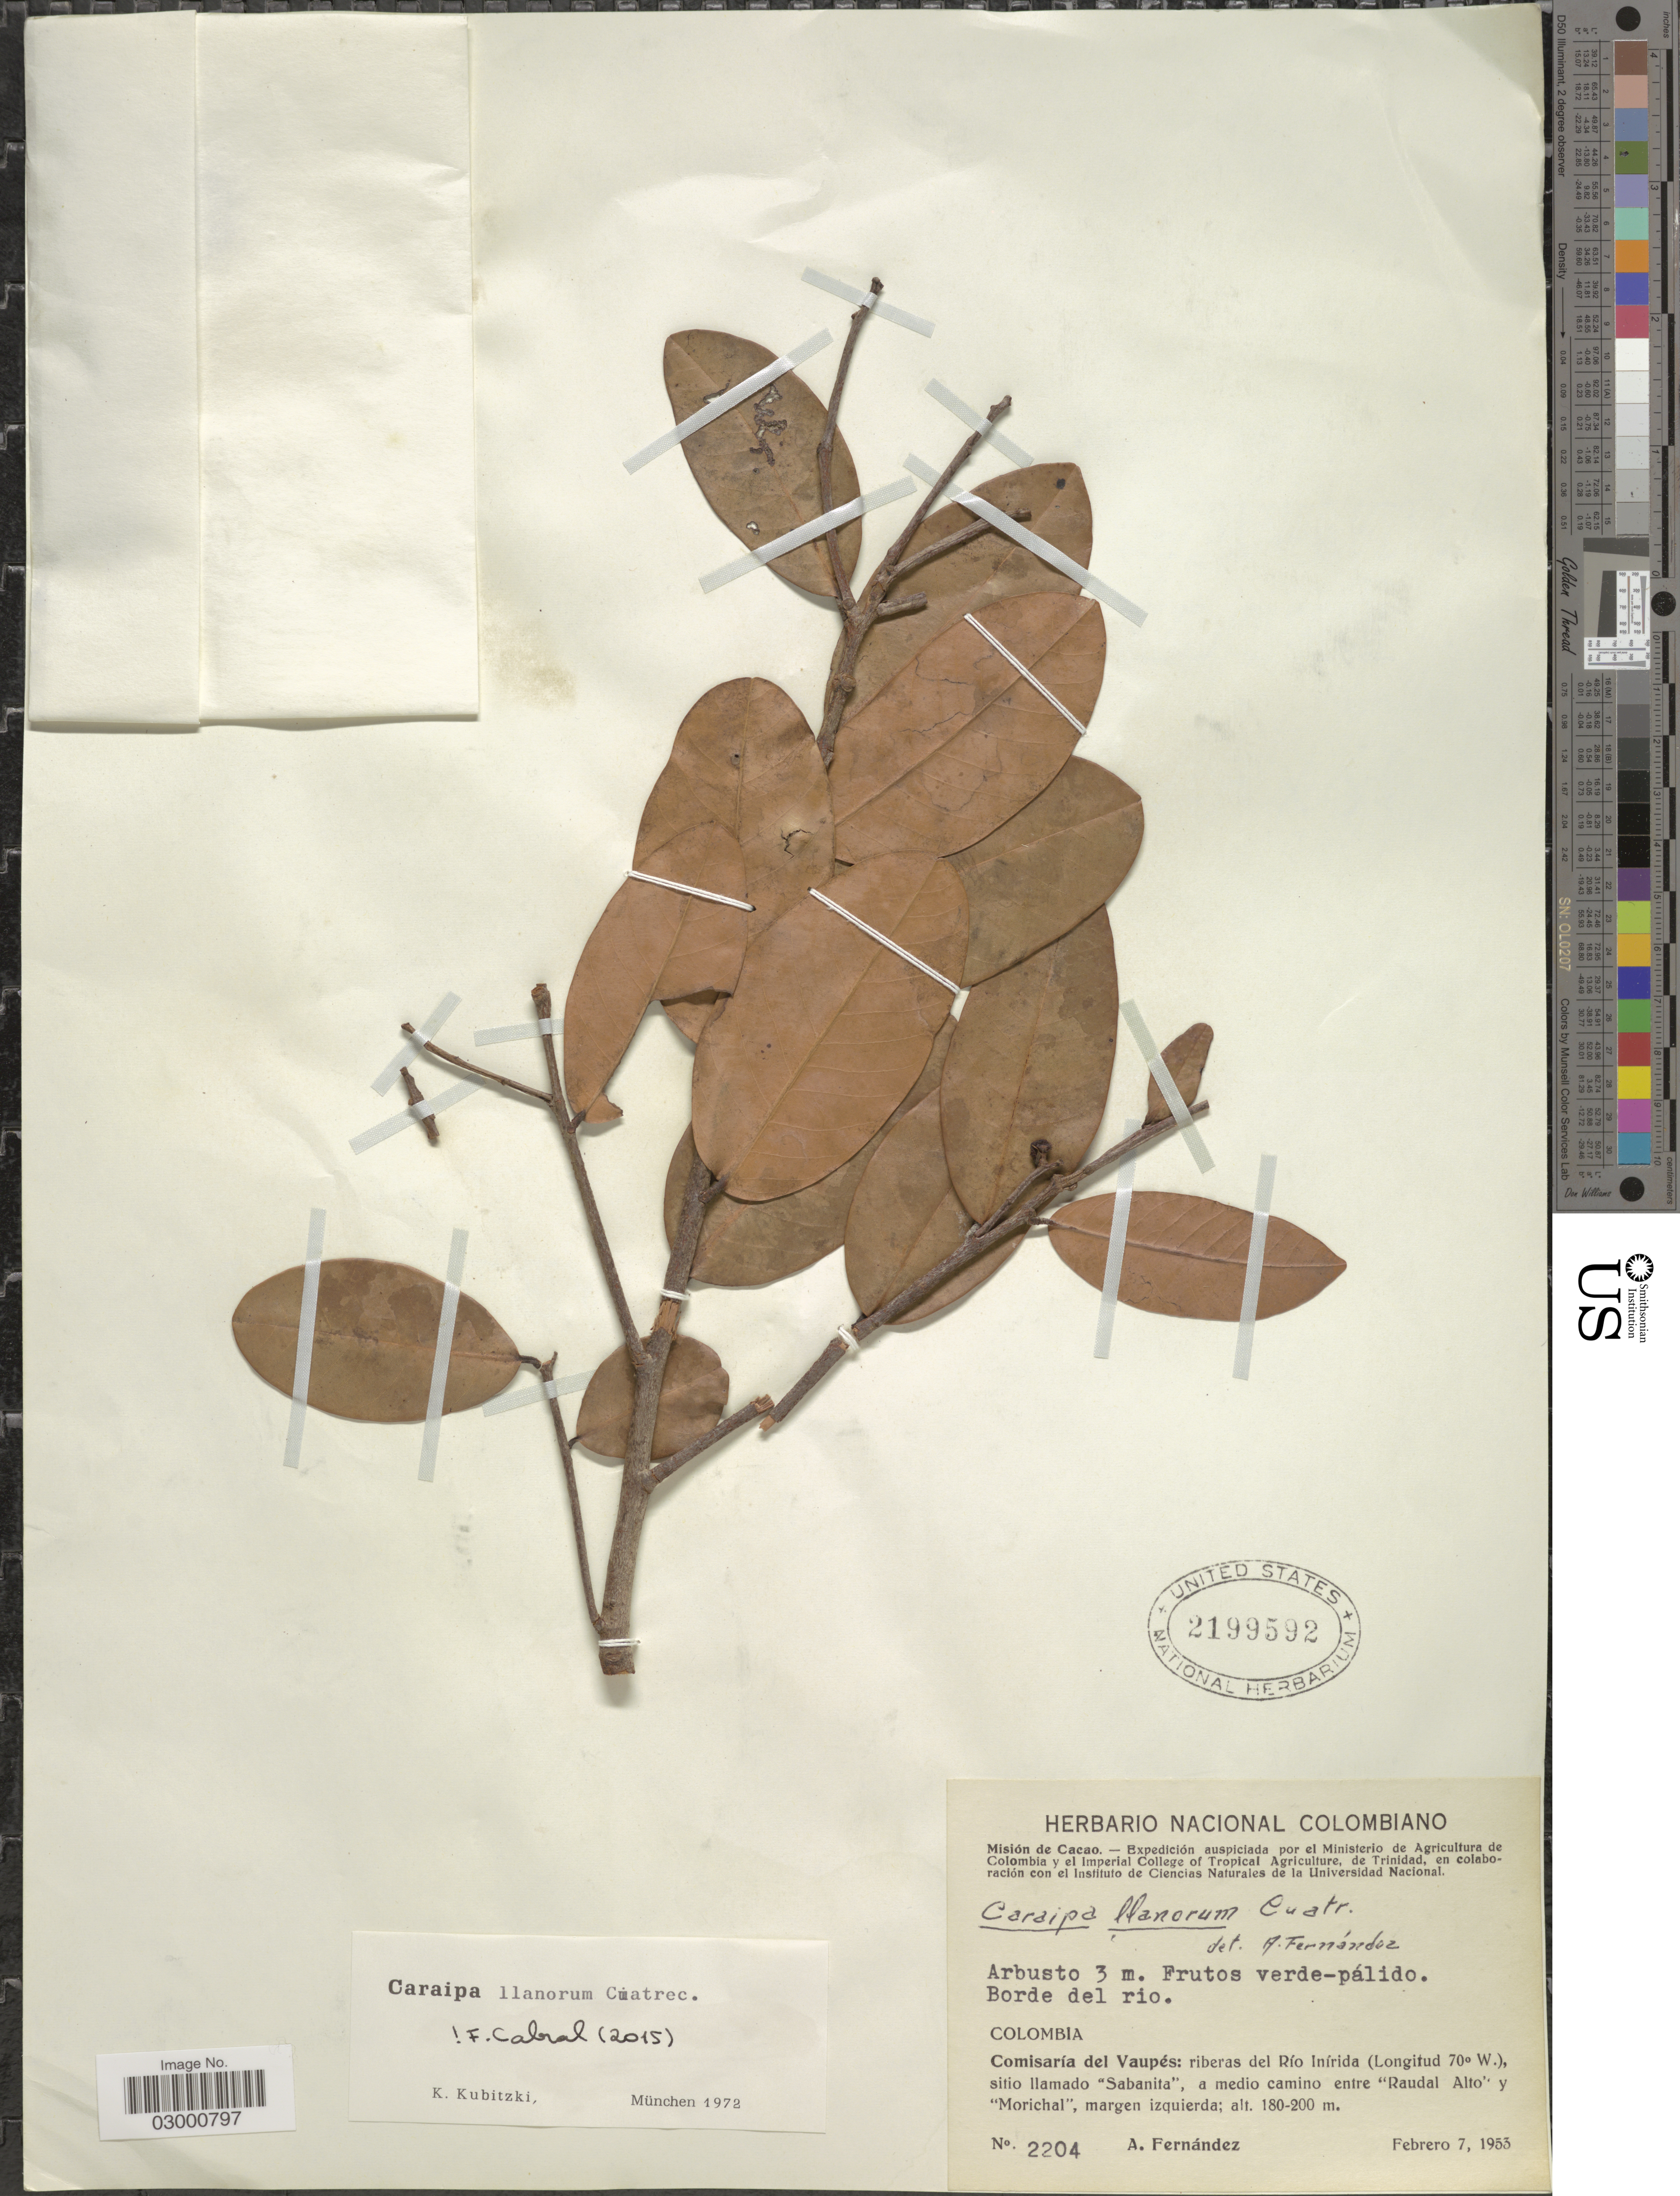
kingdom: Plantae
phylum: Tracheophyta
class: Magnoliopsida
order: Malpighiales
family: Calophyllaceae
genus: Caraipa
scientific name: Caraipa llanorum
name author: Cuatrec.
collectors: A. Fernández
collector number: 2204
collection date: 1953-02-07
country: Colombia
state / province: Vaupés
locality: Comisaría del Vaupés: riberas del Río Inírida, sitio llamado "Sabanita", a medio camino entre "Raudal Alto" y "Morichal", margen izquierda.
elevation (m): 180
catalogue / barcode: US 2199592